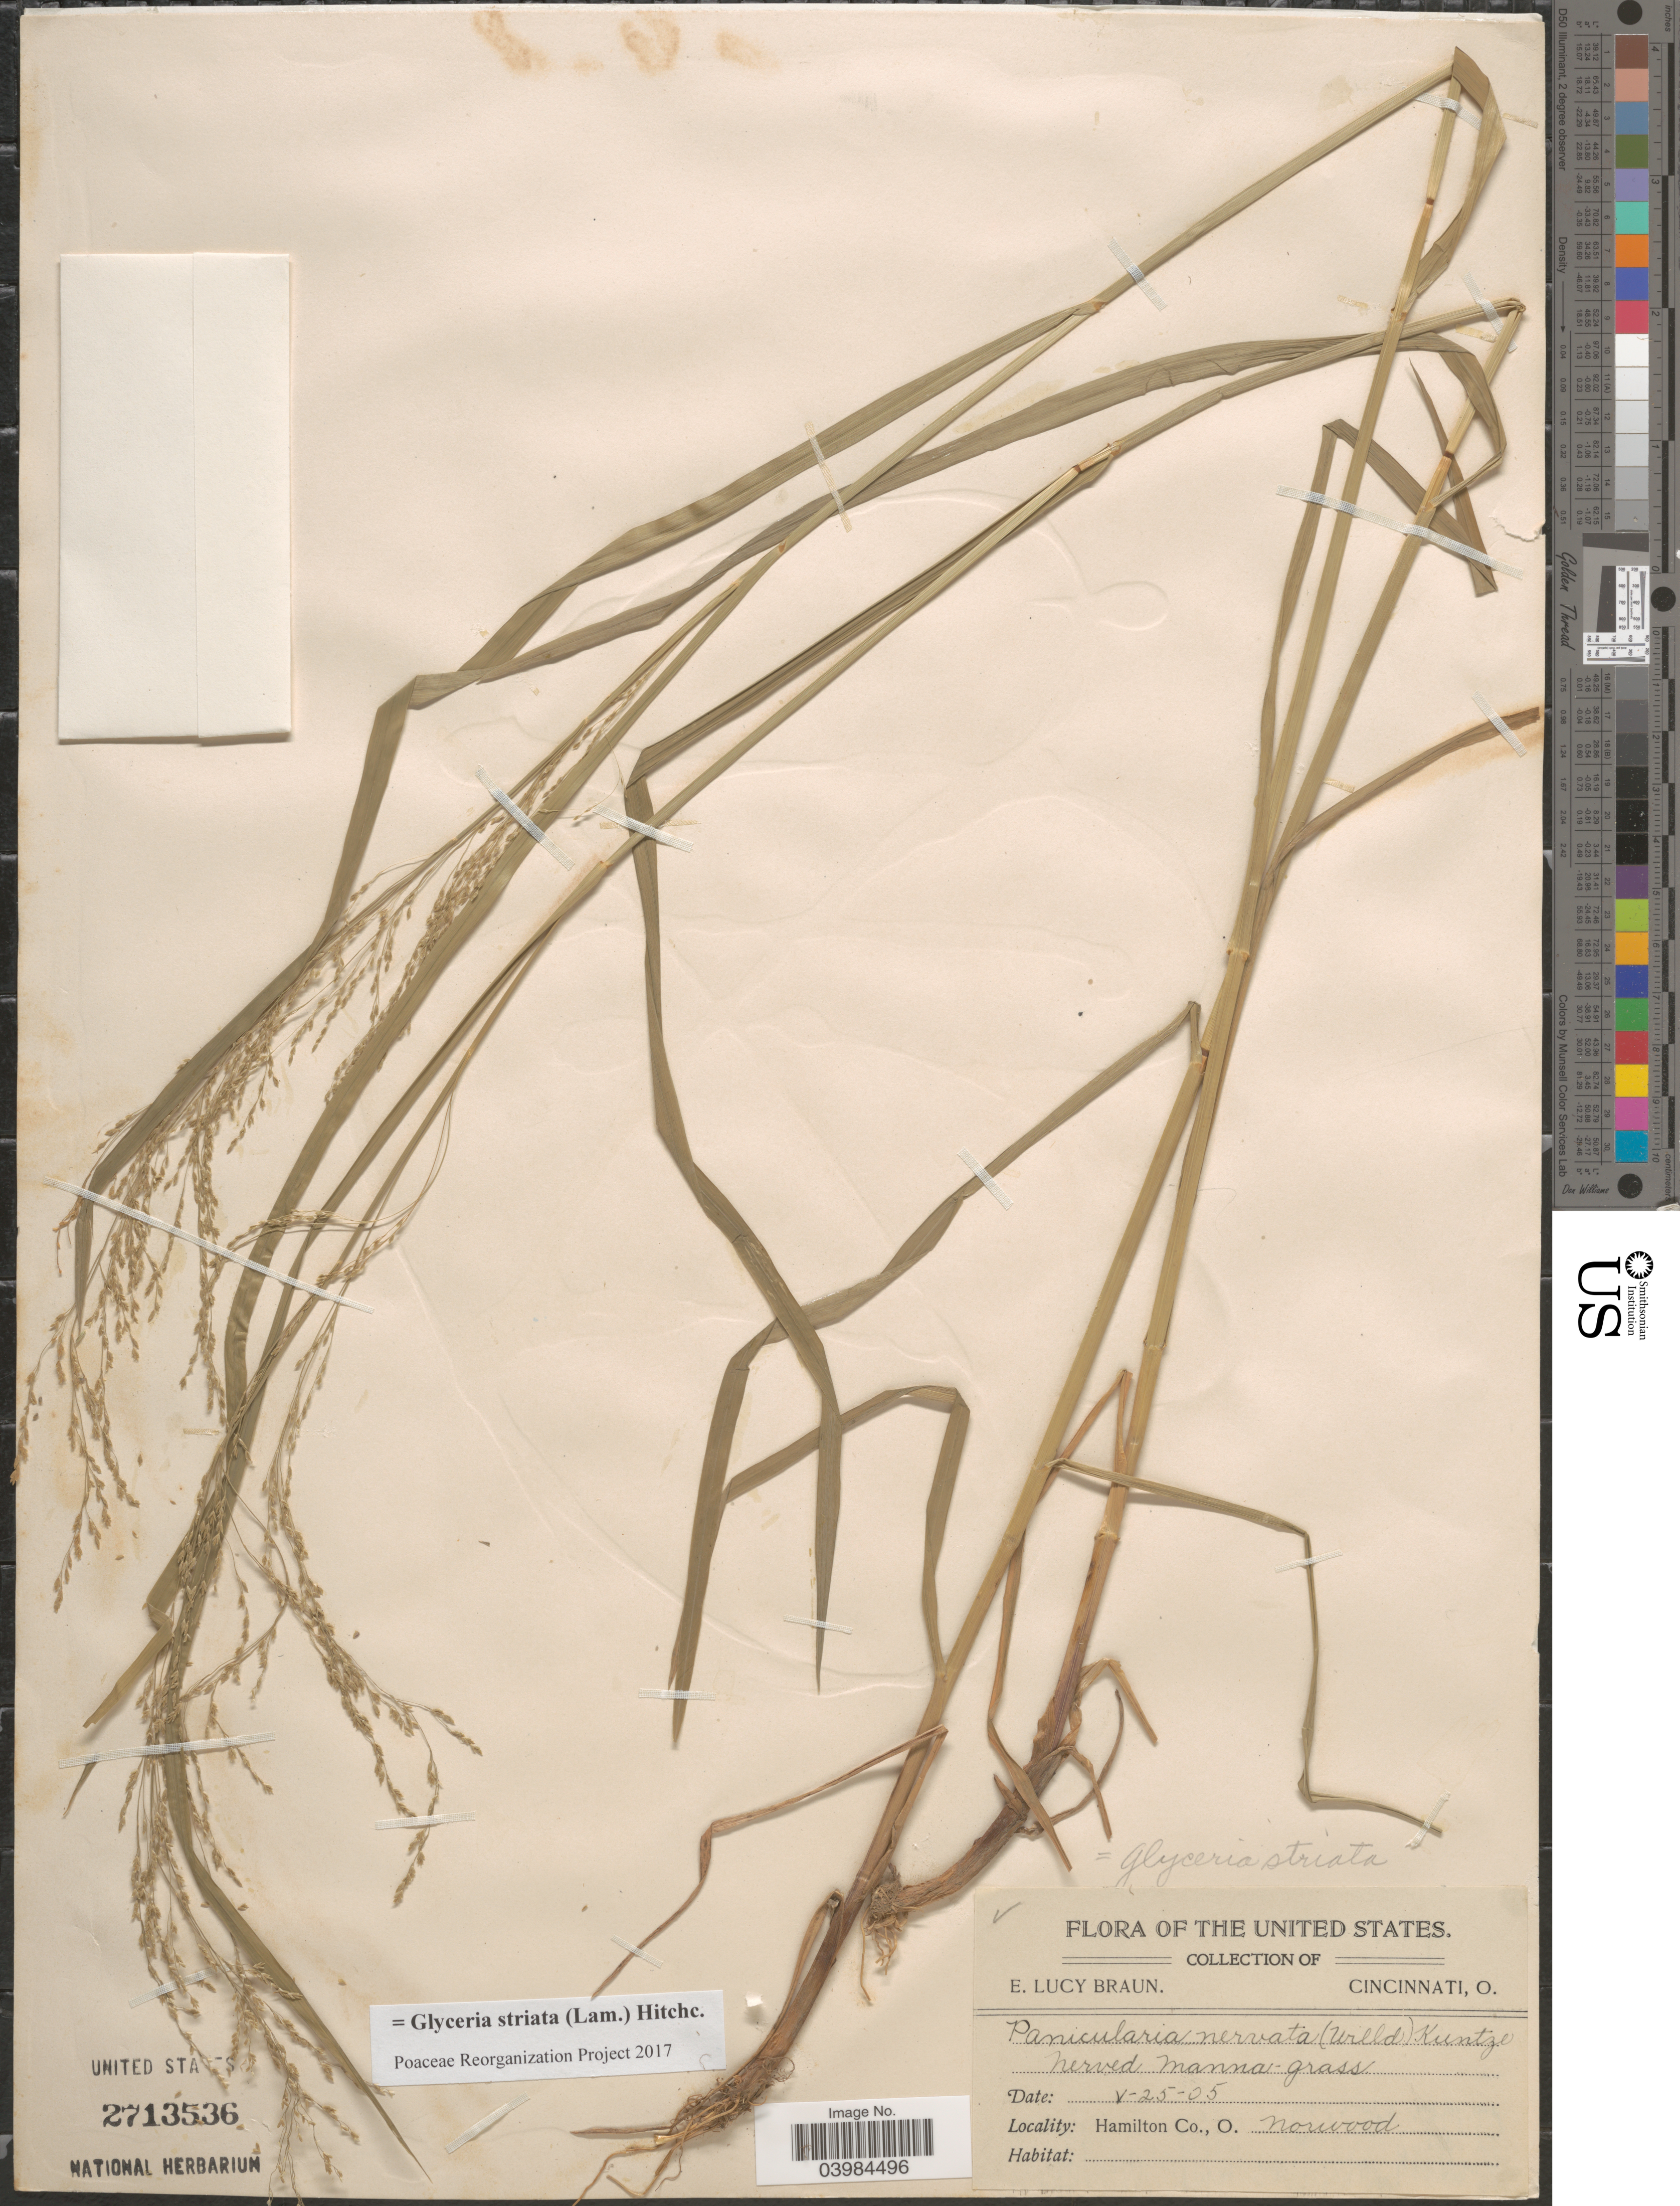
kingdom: Plantae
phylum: Tracheophyta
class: Liliopsida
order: Poales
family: Poaceae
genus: Glyceria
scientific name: Glyceria striata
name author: (Lam.) Hitchc.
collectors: E. L. Braun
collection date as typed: Transcribed d/m/y: 25/5/5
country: United States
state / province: Ohio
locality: Hamilton Co. Norwood.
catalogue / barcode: US 2713536